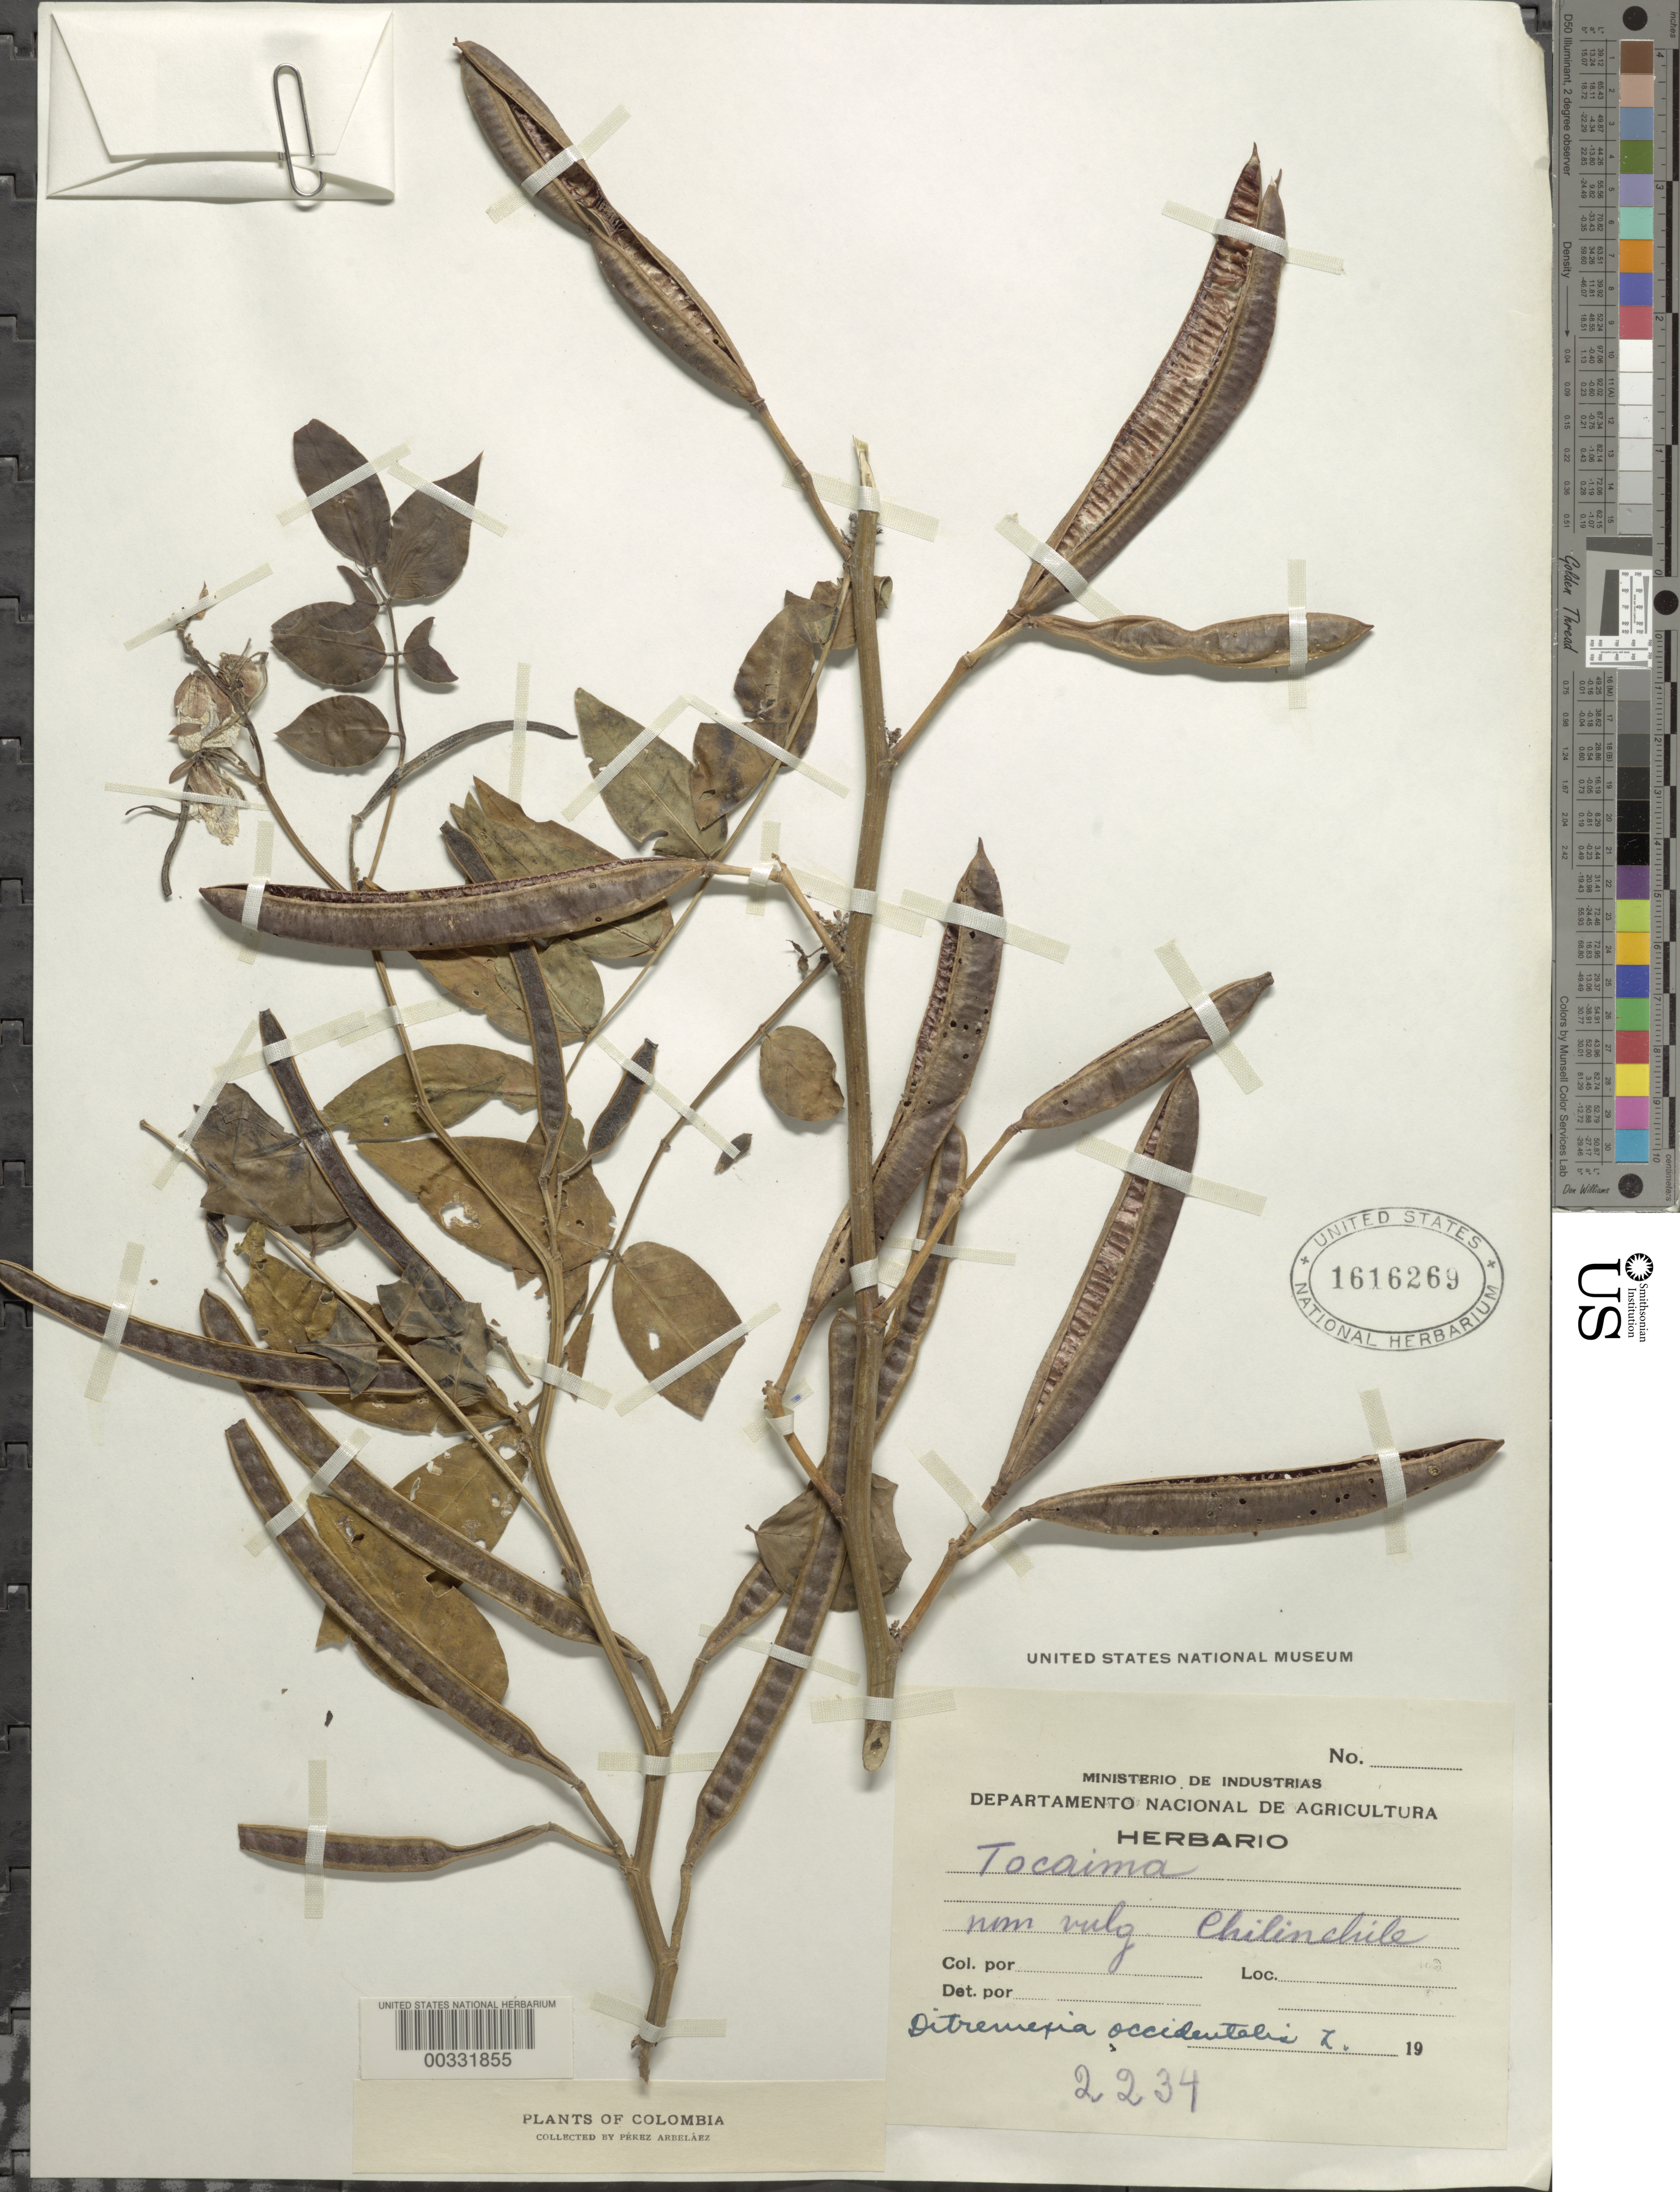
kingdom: Plantae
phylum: Tracheophyta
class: Magnoliopsida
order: Fabales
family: Fabaceae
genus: Senna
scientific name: Senna occidentalis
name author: (L.) Link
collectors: E. Pérez Arbeláez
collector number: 2234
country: Colombia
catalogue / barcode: US 1616269